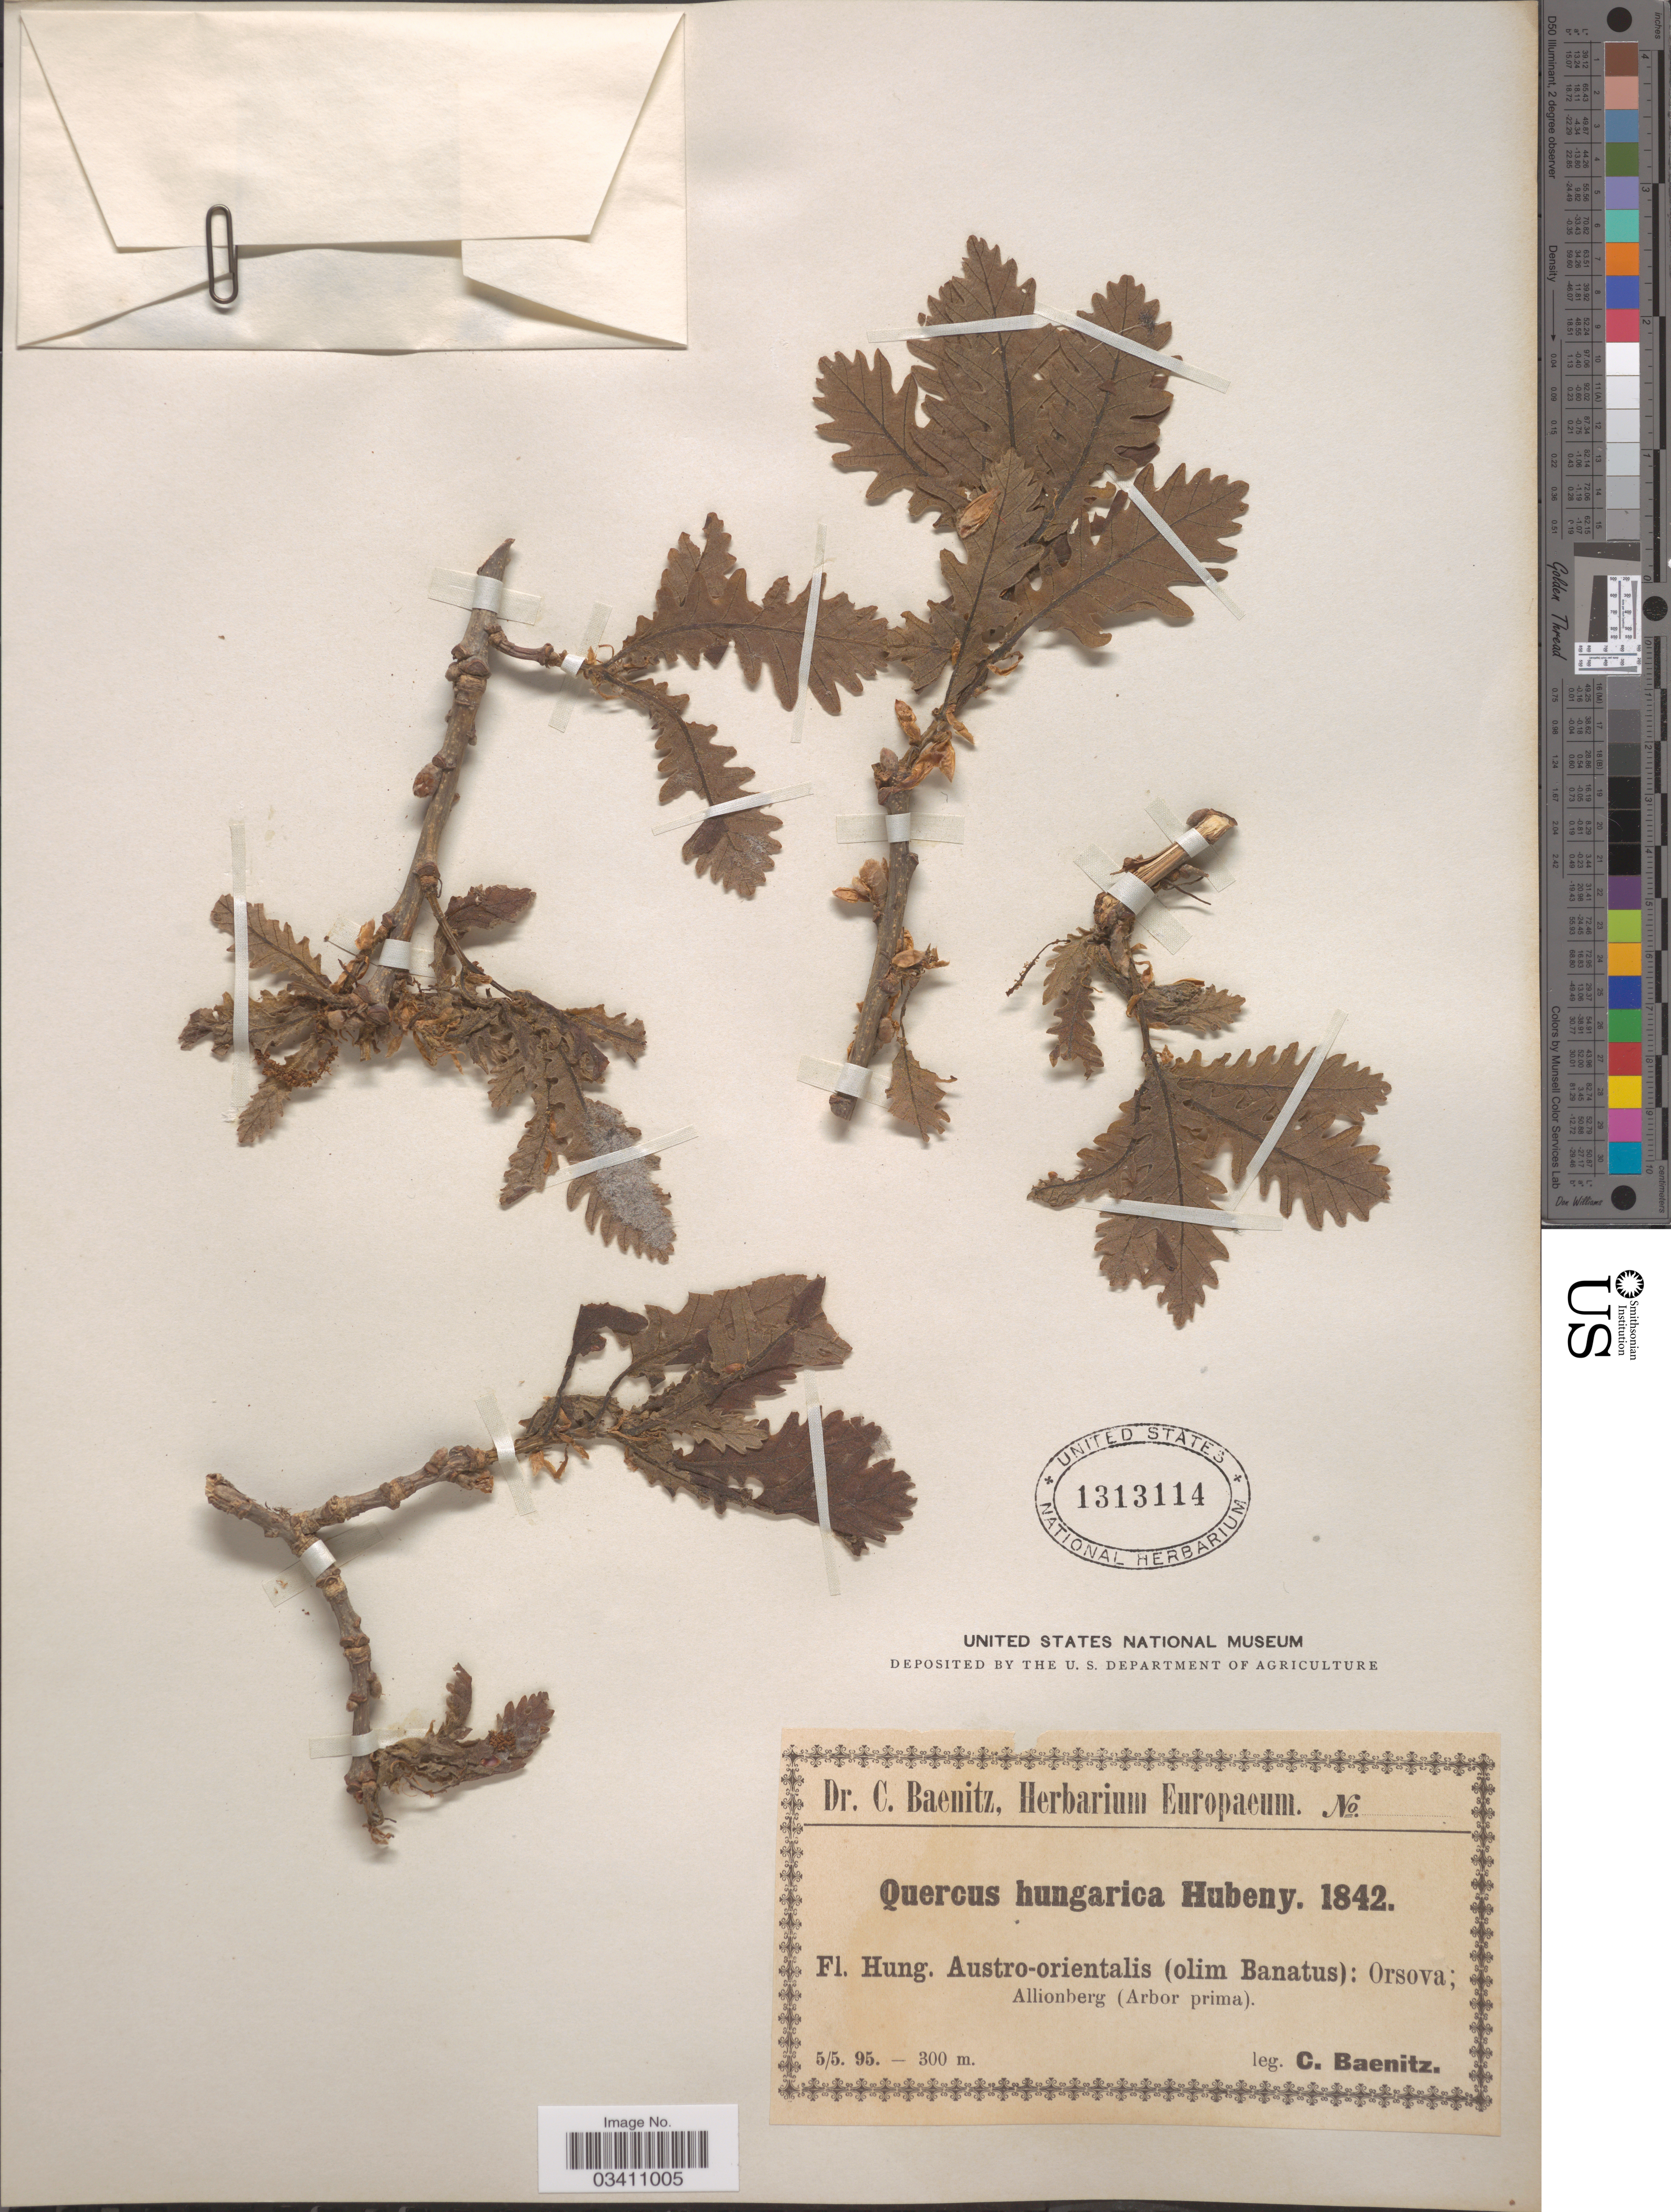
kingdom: Plantae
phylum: Tracheophyta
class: Magnoliopsida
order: Fagales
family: Fagaceae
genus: Quercus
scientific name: Quercus hungarica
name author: Hubeny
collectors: C. G. Baenitz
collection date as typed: Transcribed d/m/y: 5/5/95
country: Romania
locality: Hung. Austro-orientalis (olim Banatus): Orsova; Allionberg (Arbor prima).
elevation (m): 300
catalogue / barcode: US 1313114